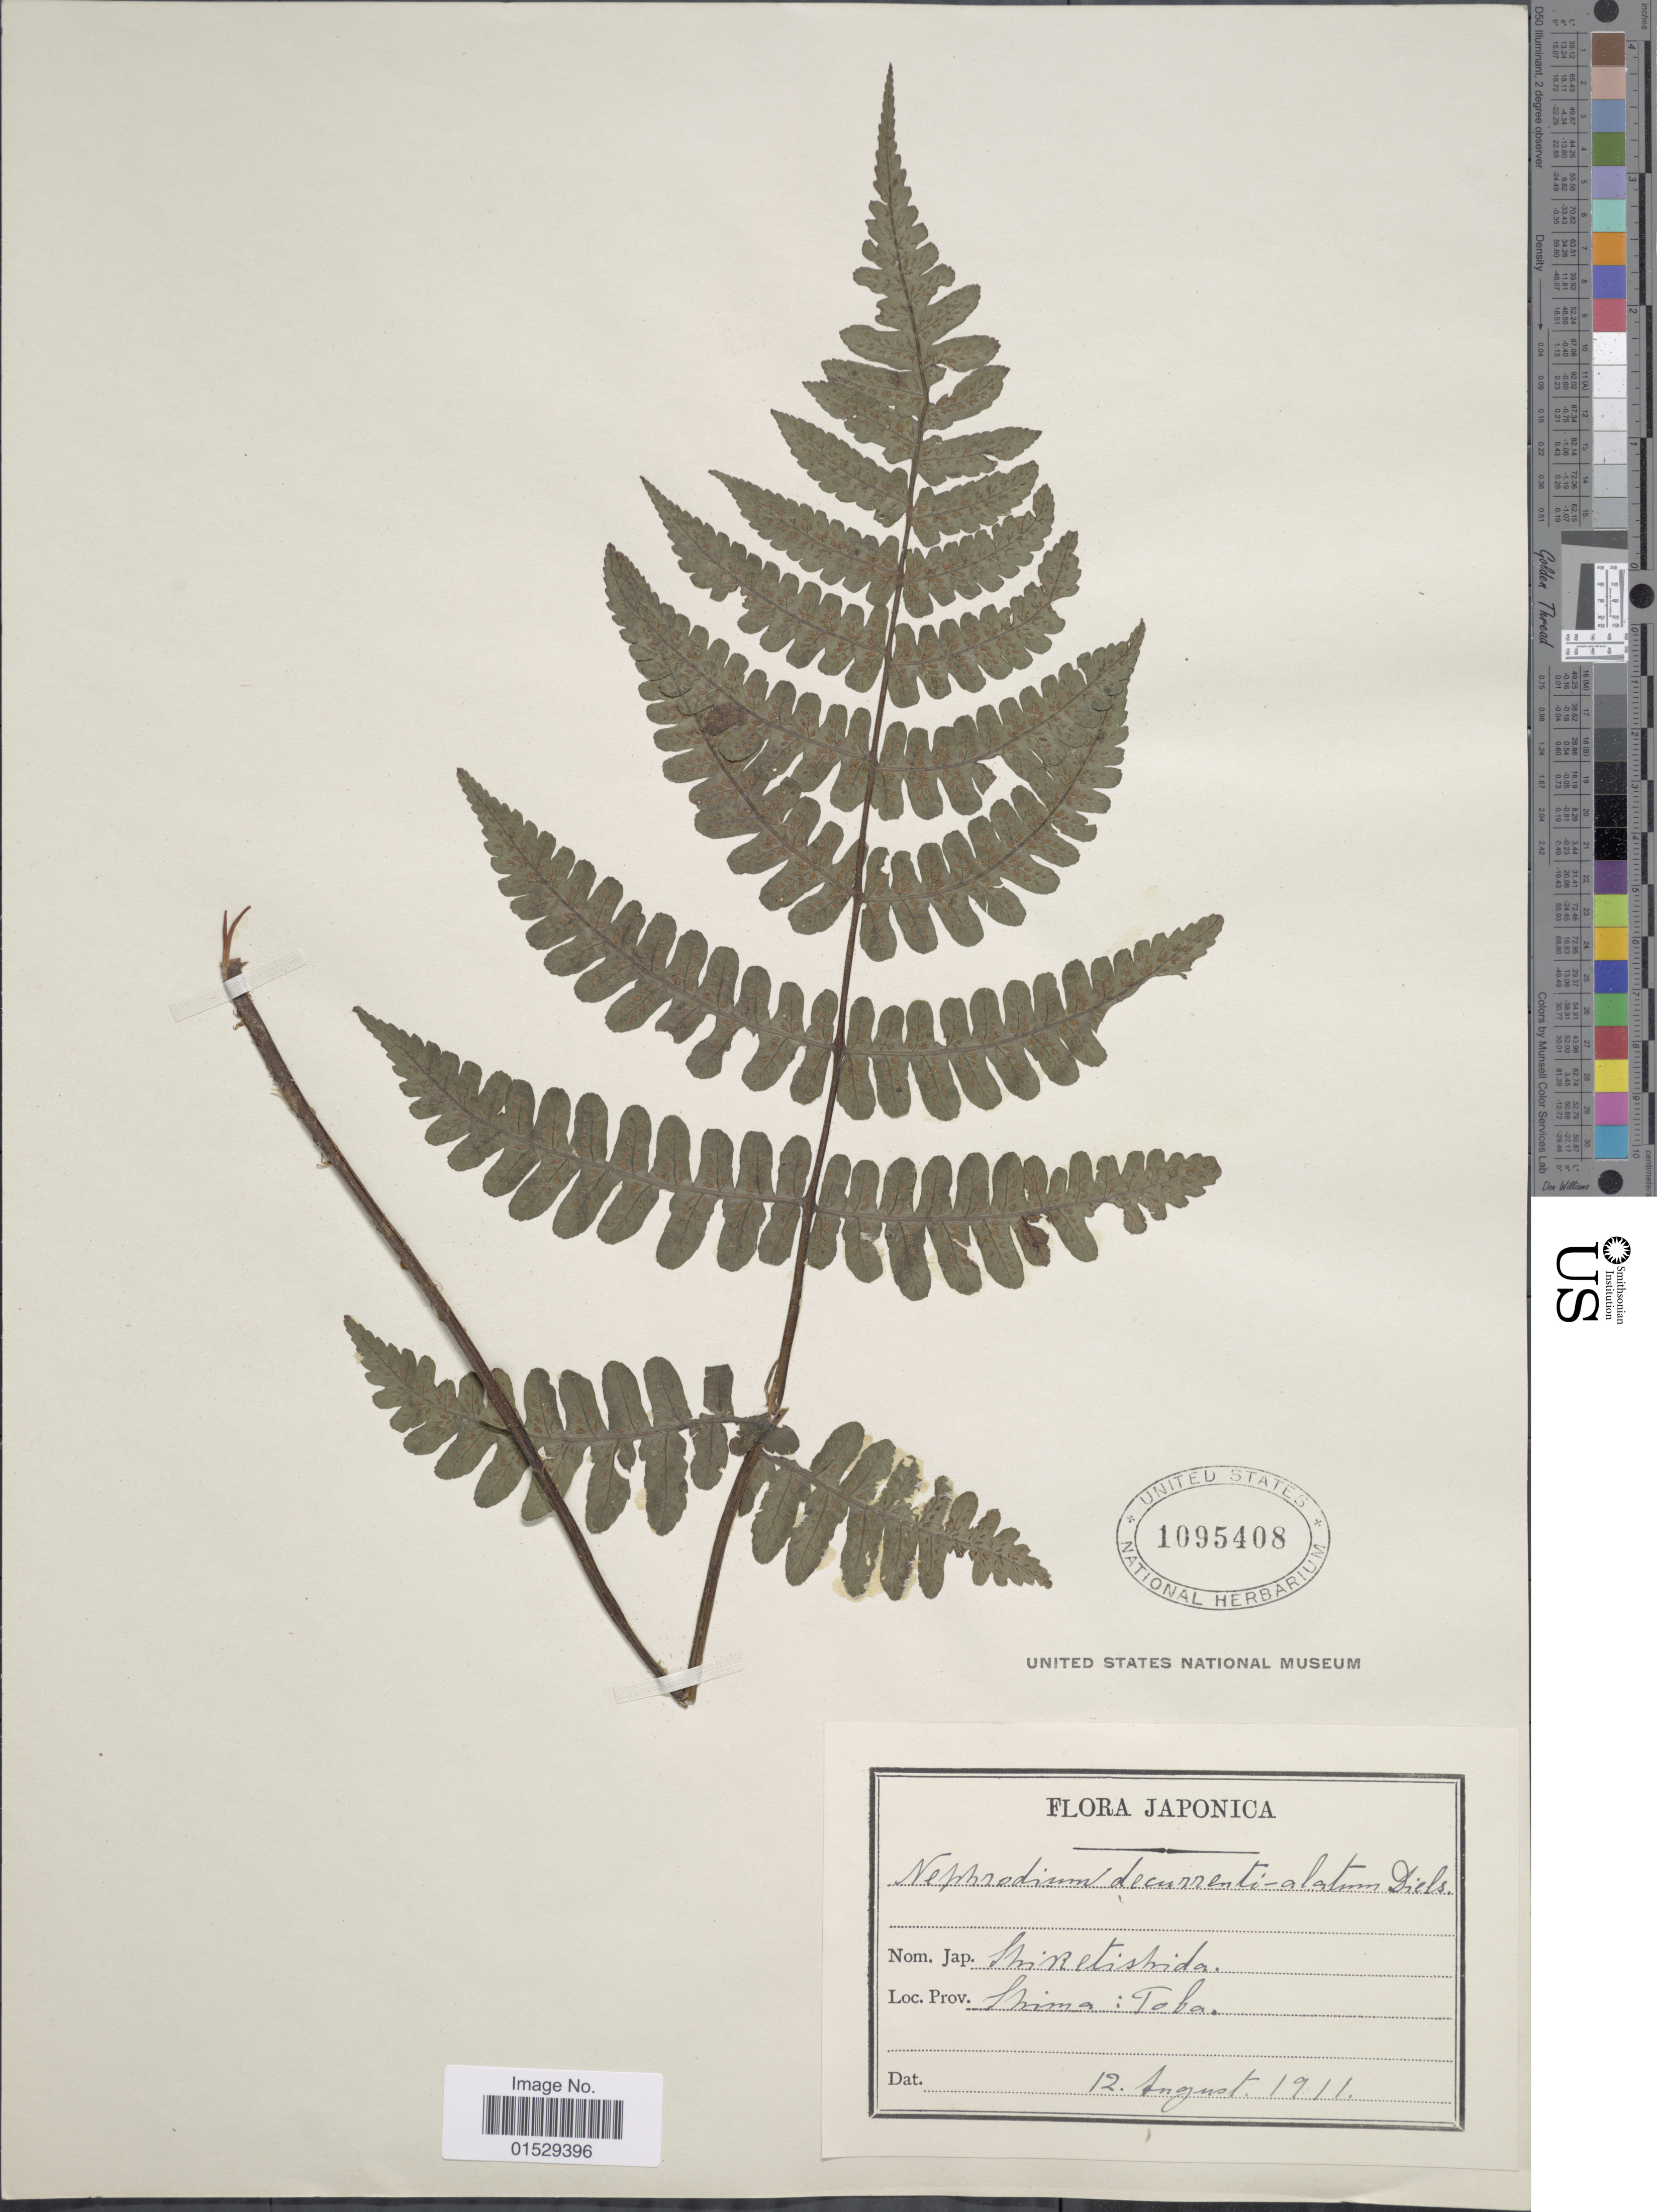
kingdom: Plantae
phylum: Tracheophyta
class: Polypodiopsida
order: Polypodiales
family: Athyriaceae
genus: Cornopteris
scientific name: Cornopteris decurrentialata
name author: (Hook.) Nakai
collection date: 1911-08-12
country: Japan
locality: Japonica, Shima: Toba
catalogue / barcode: US 1095408